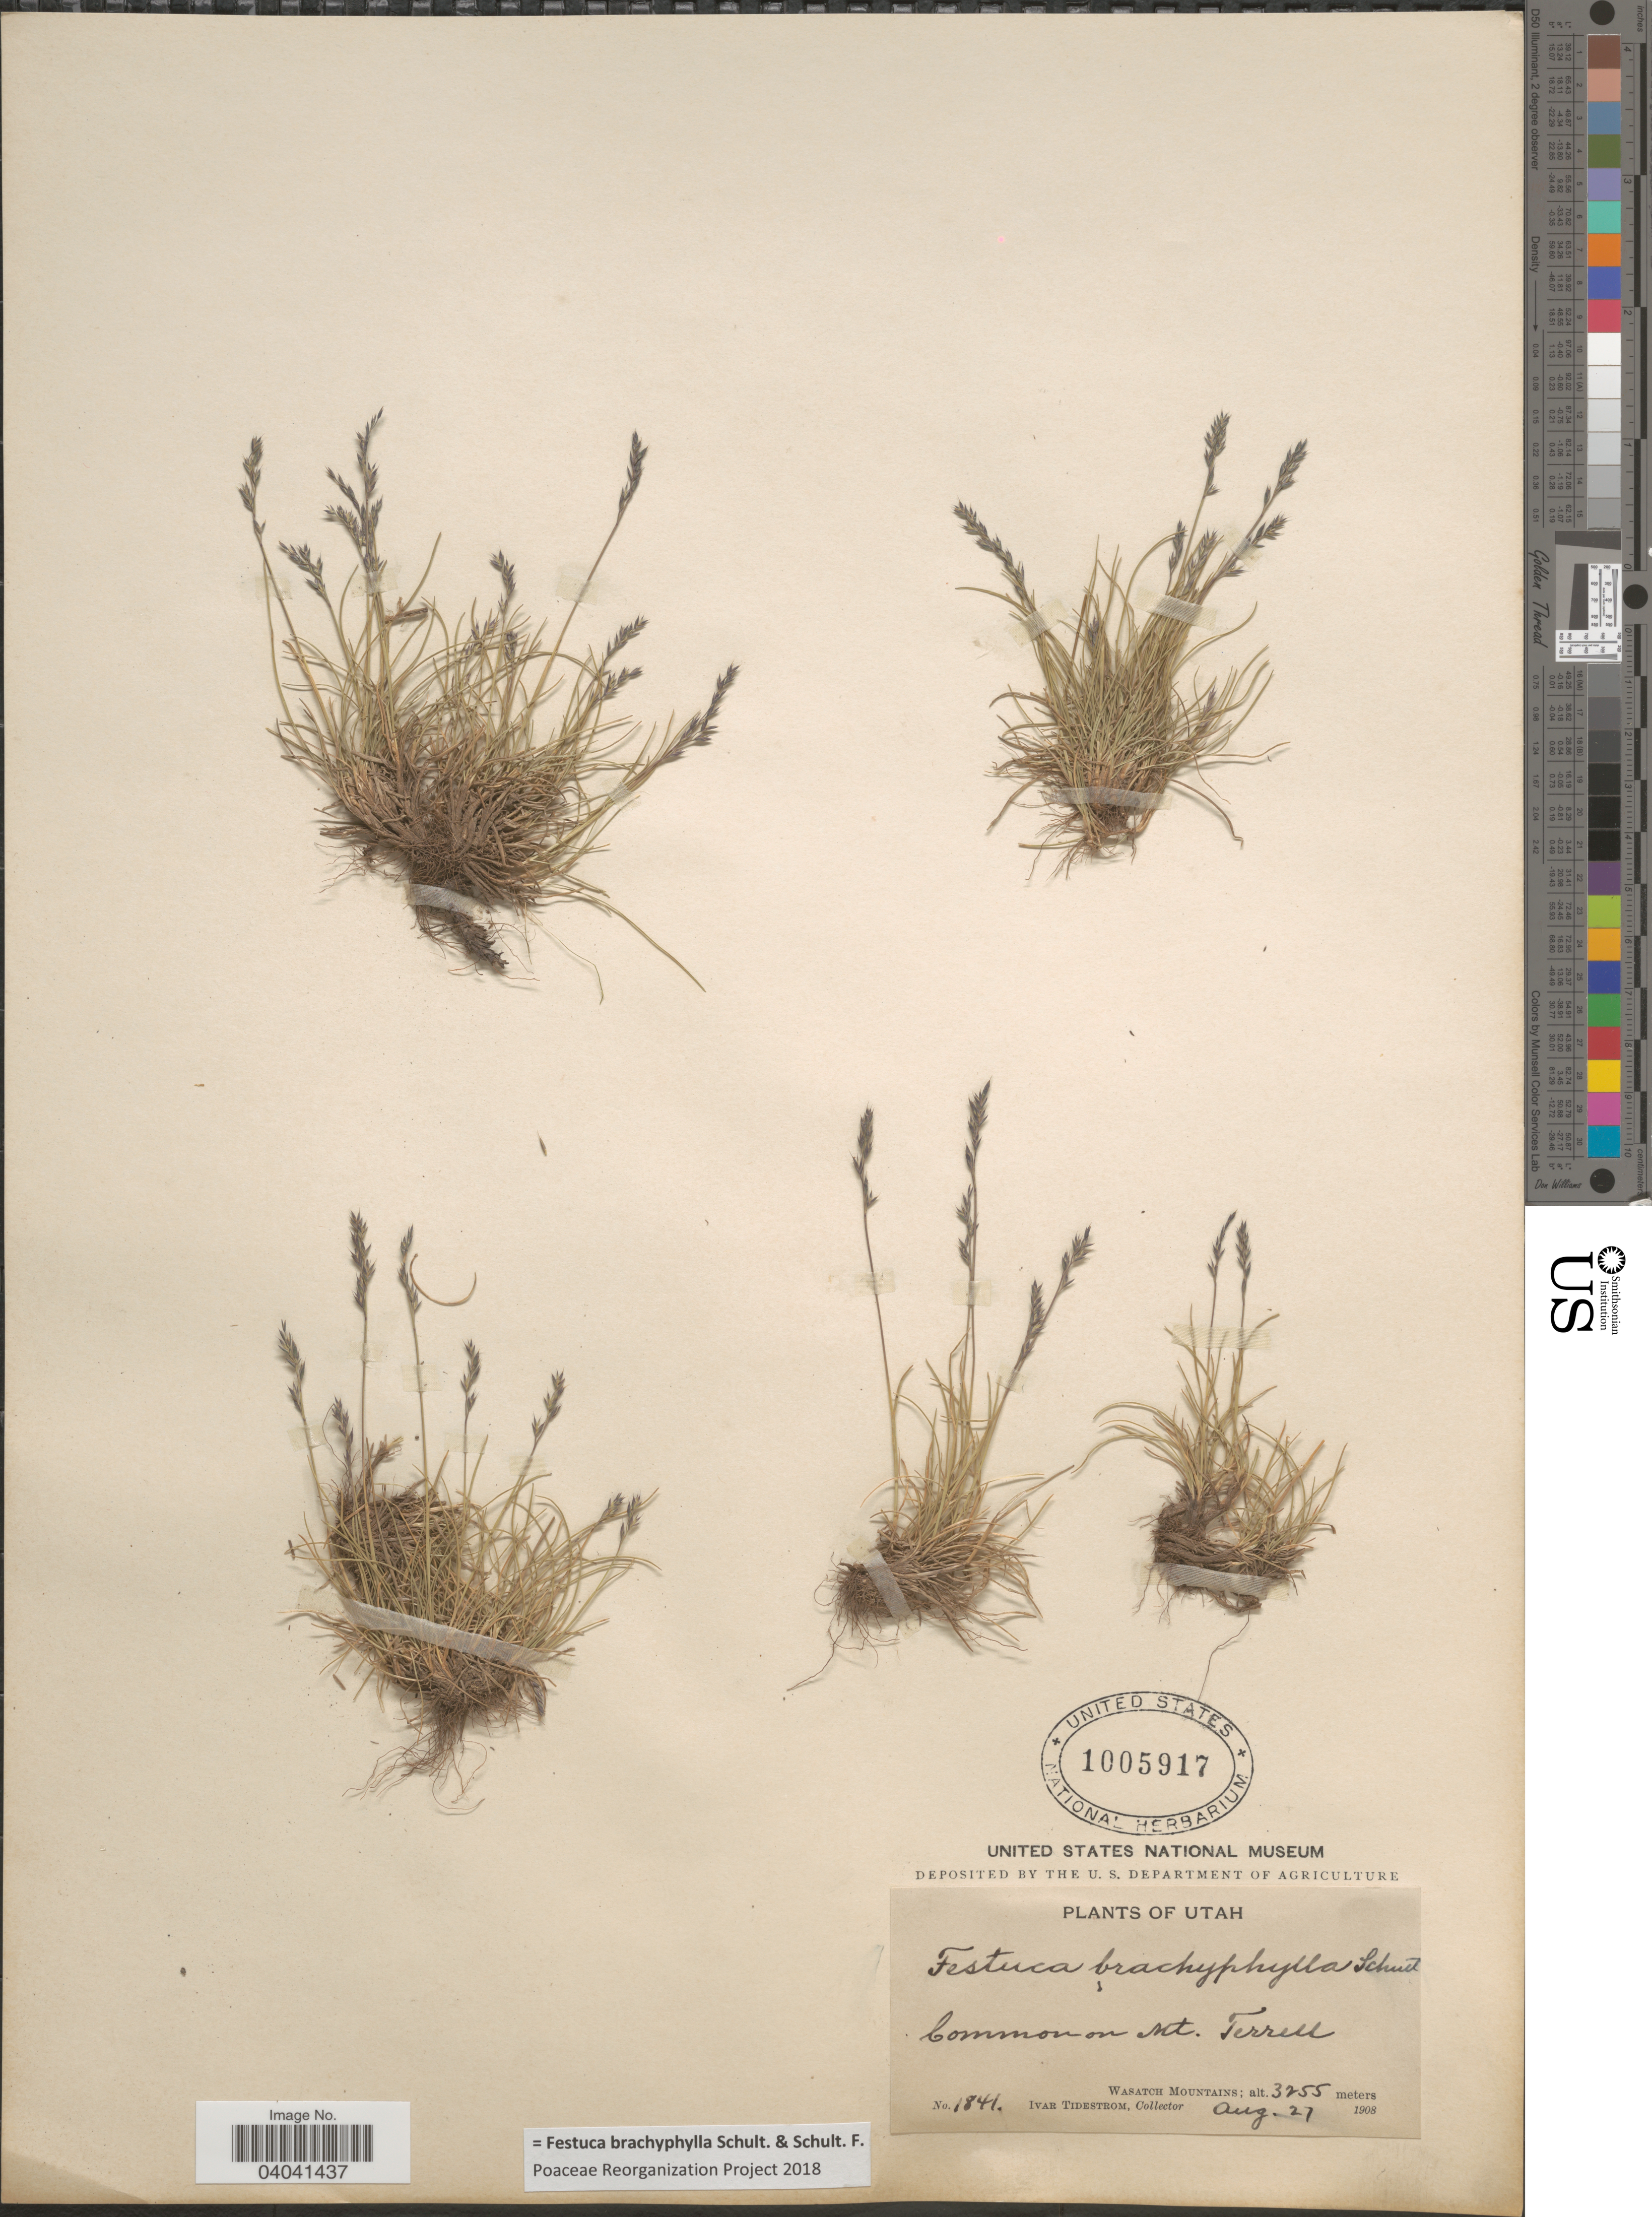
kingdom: Plantae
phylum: Tracheophyta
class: Liliopsida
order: Poales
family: Poaceae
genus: Festuca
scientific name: Festuca brachyphylla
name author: Schult. & Schult. f.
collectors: I. F. Tidestrom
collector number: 1841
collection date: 1908-08-27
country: United States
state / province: Utah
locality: On Mt. Terrell. Wasatch Mountains.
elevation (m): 3255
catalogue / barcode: US 1005917